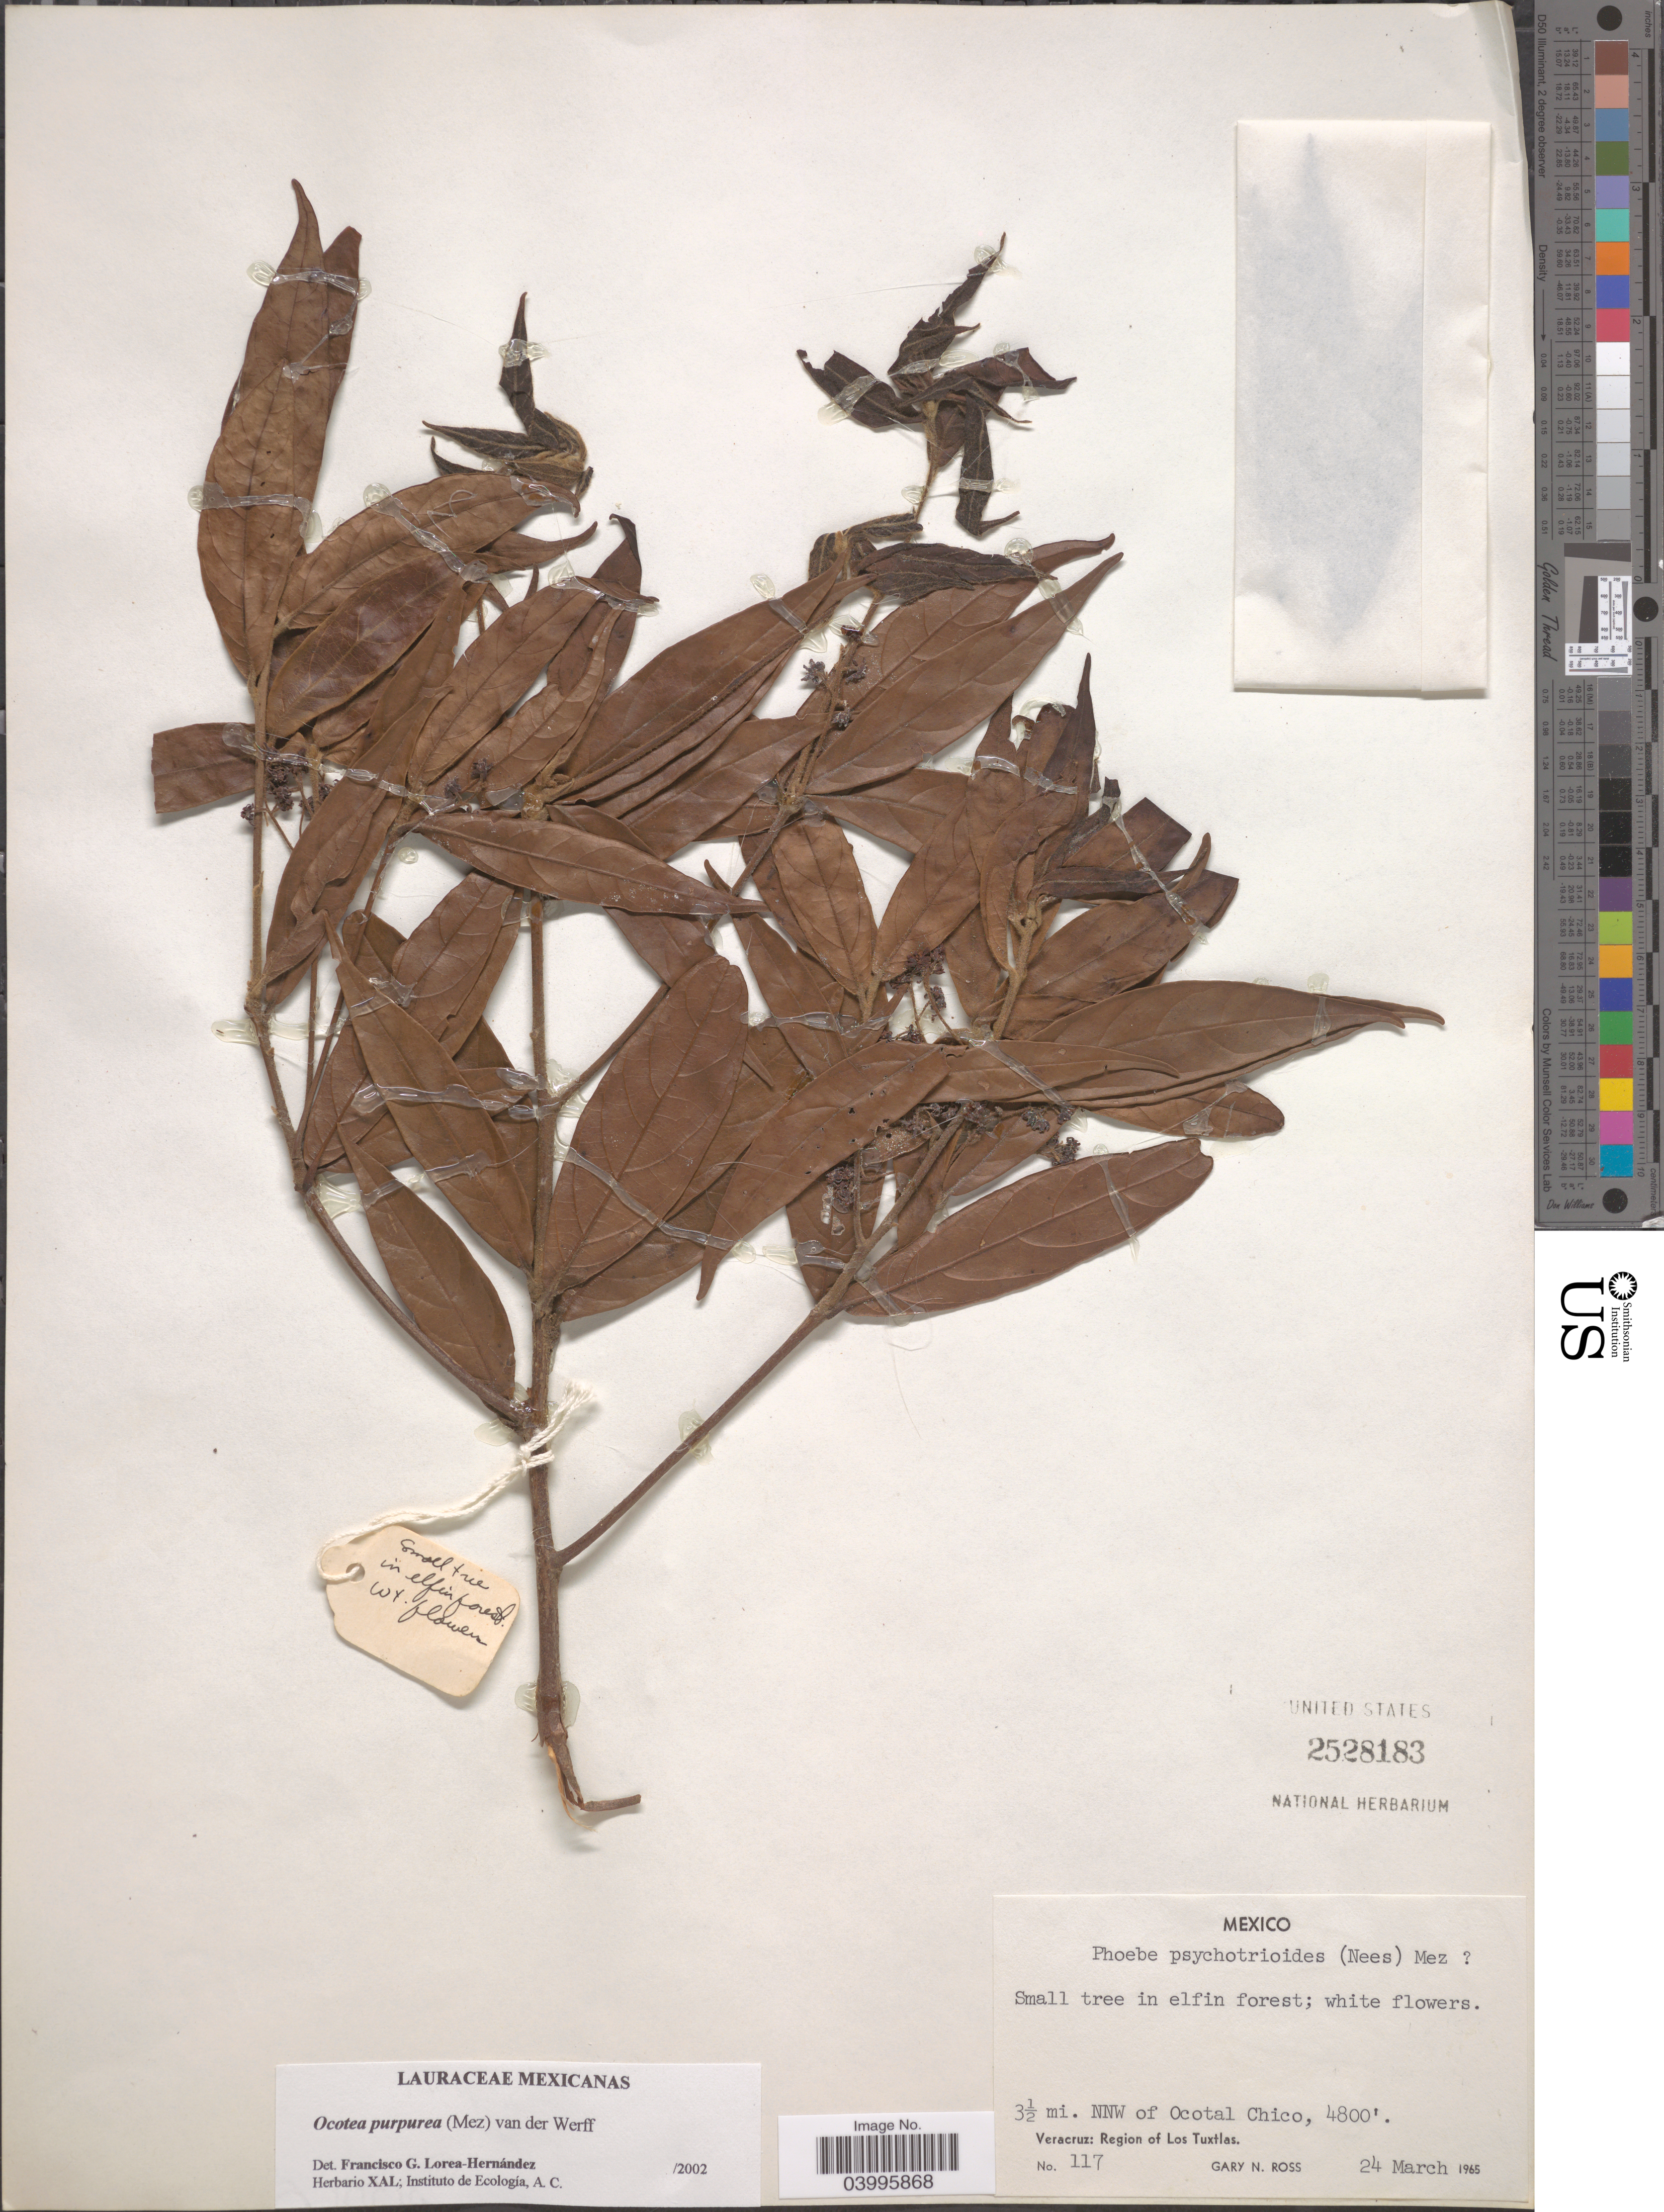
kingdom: Plantae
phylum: Tracheophyta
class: Magnoliopsida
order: Laurales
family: Lauraceae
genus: Ocotea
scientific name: Ocotea purpurea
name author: (Mez) van der Werff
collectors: G. N. Ross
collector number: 117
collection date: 1965-03-24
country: Mexico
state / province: Veracruz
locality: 3½ mi. NNW of Ocotal Chico, Veracruz: Region of Los Tuxtlas.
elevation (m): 1463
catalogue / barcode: US 2528183